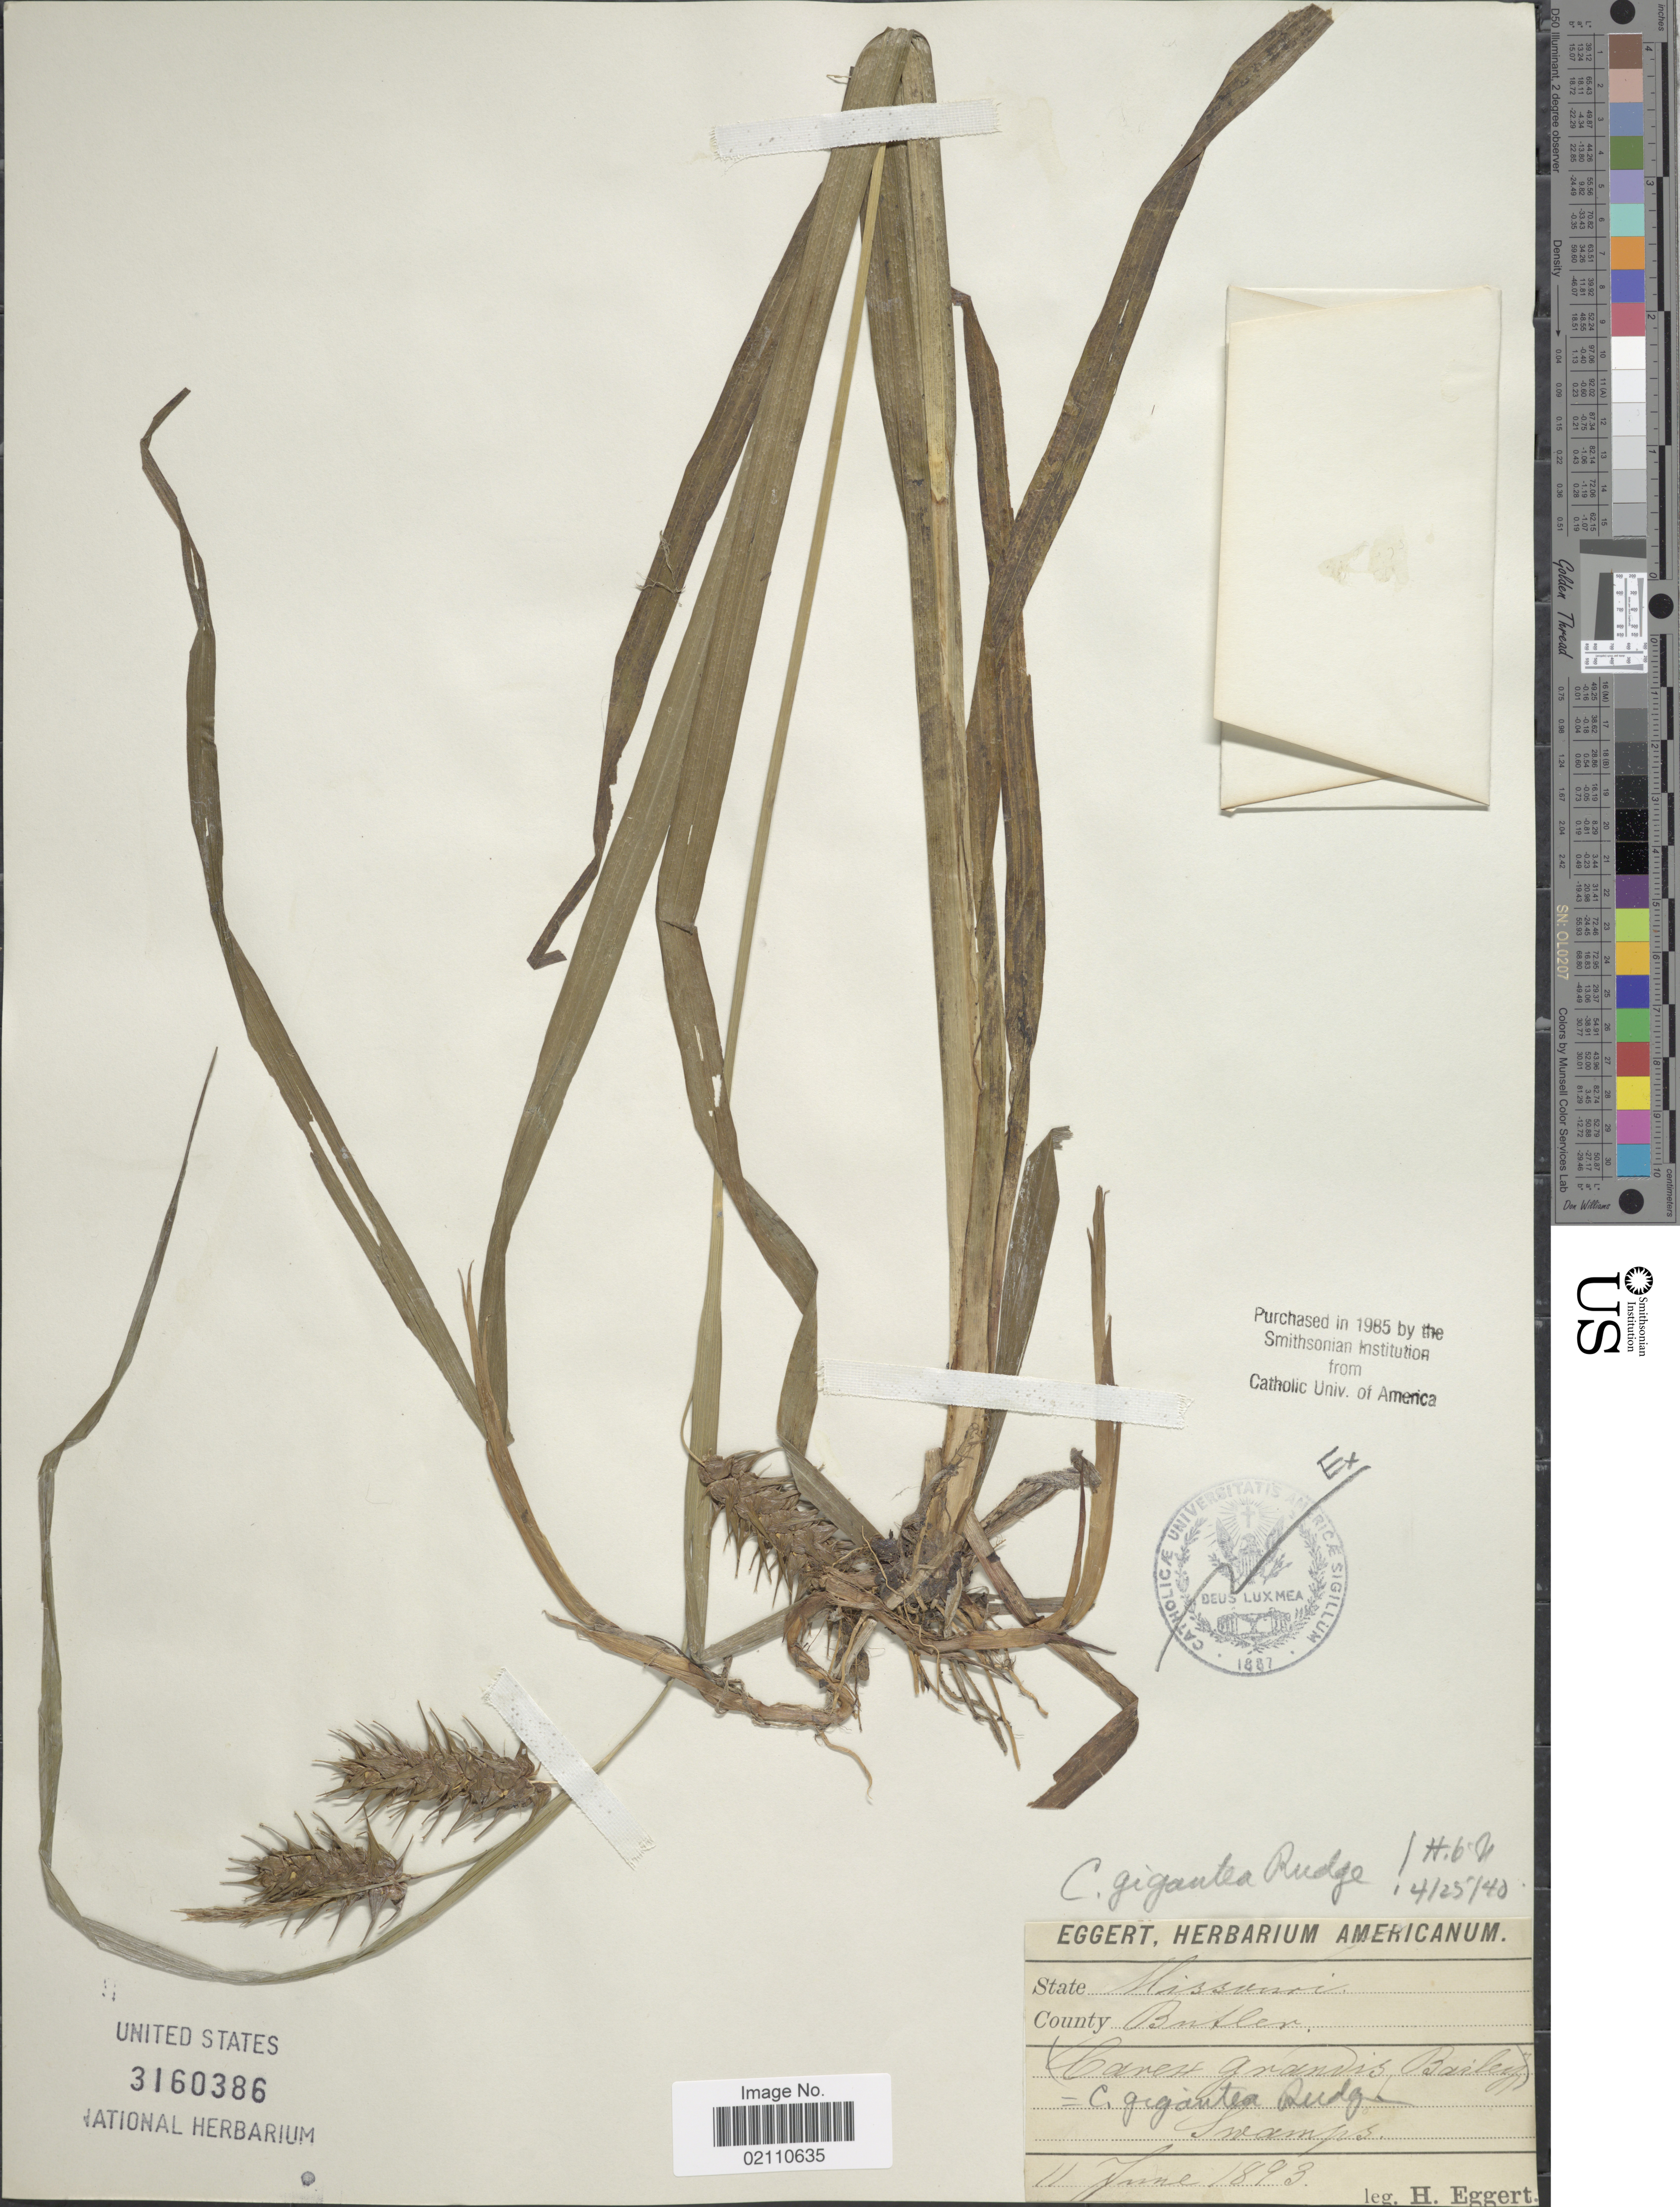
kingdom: Plantae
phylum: Tracheophyta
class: Liliopsida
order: Poales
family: Cyperaceae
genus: Carex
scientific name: Carex gigantea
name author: Rudge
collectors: H. Eggert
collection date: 1893-06-11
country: United States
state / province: Missouri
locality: County Butler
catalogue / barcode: US 3160386